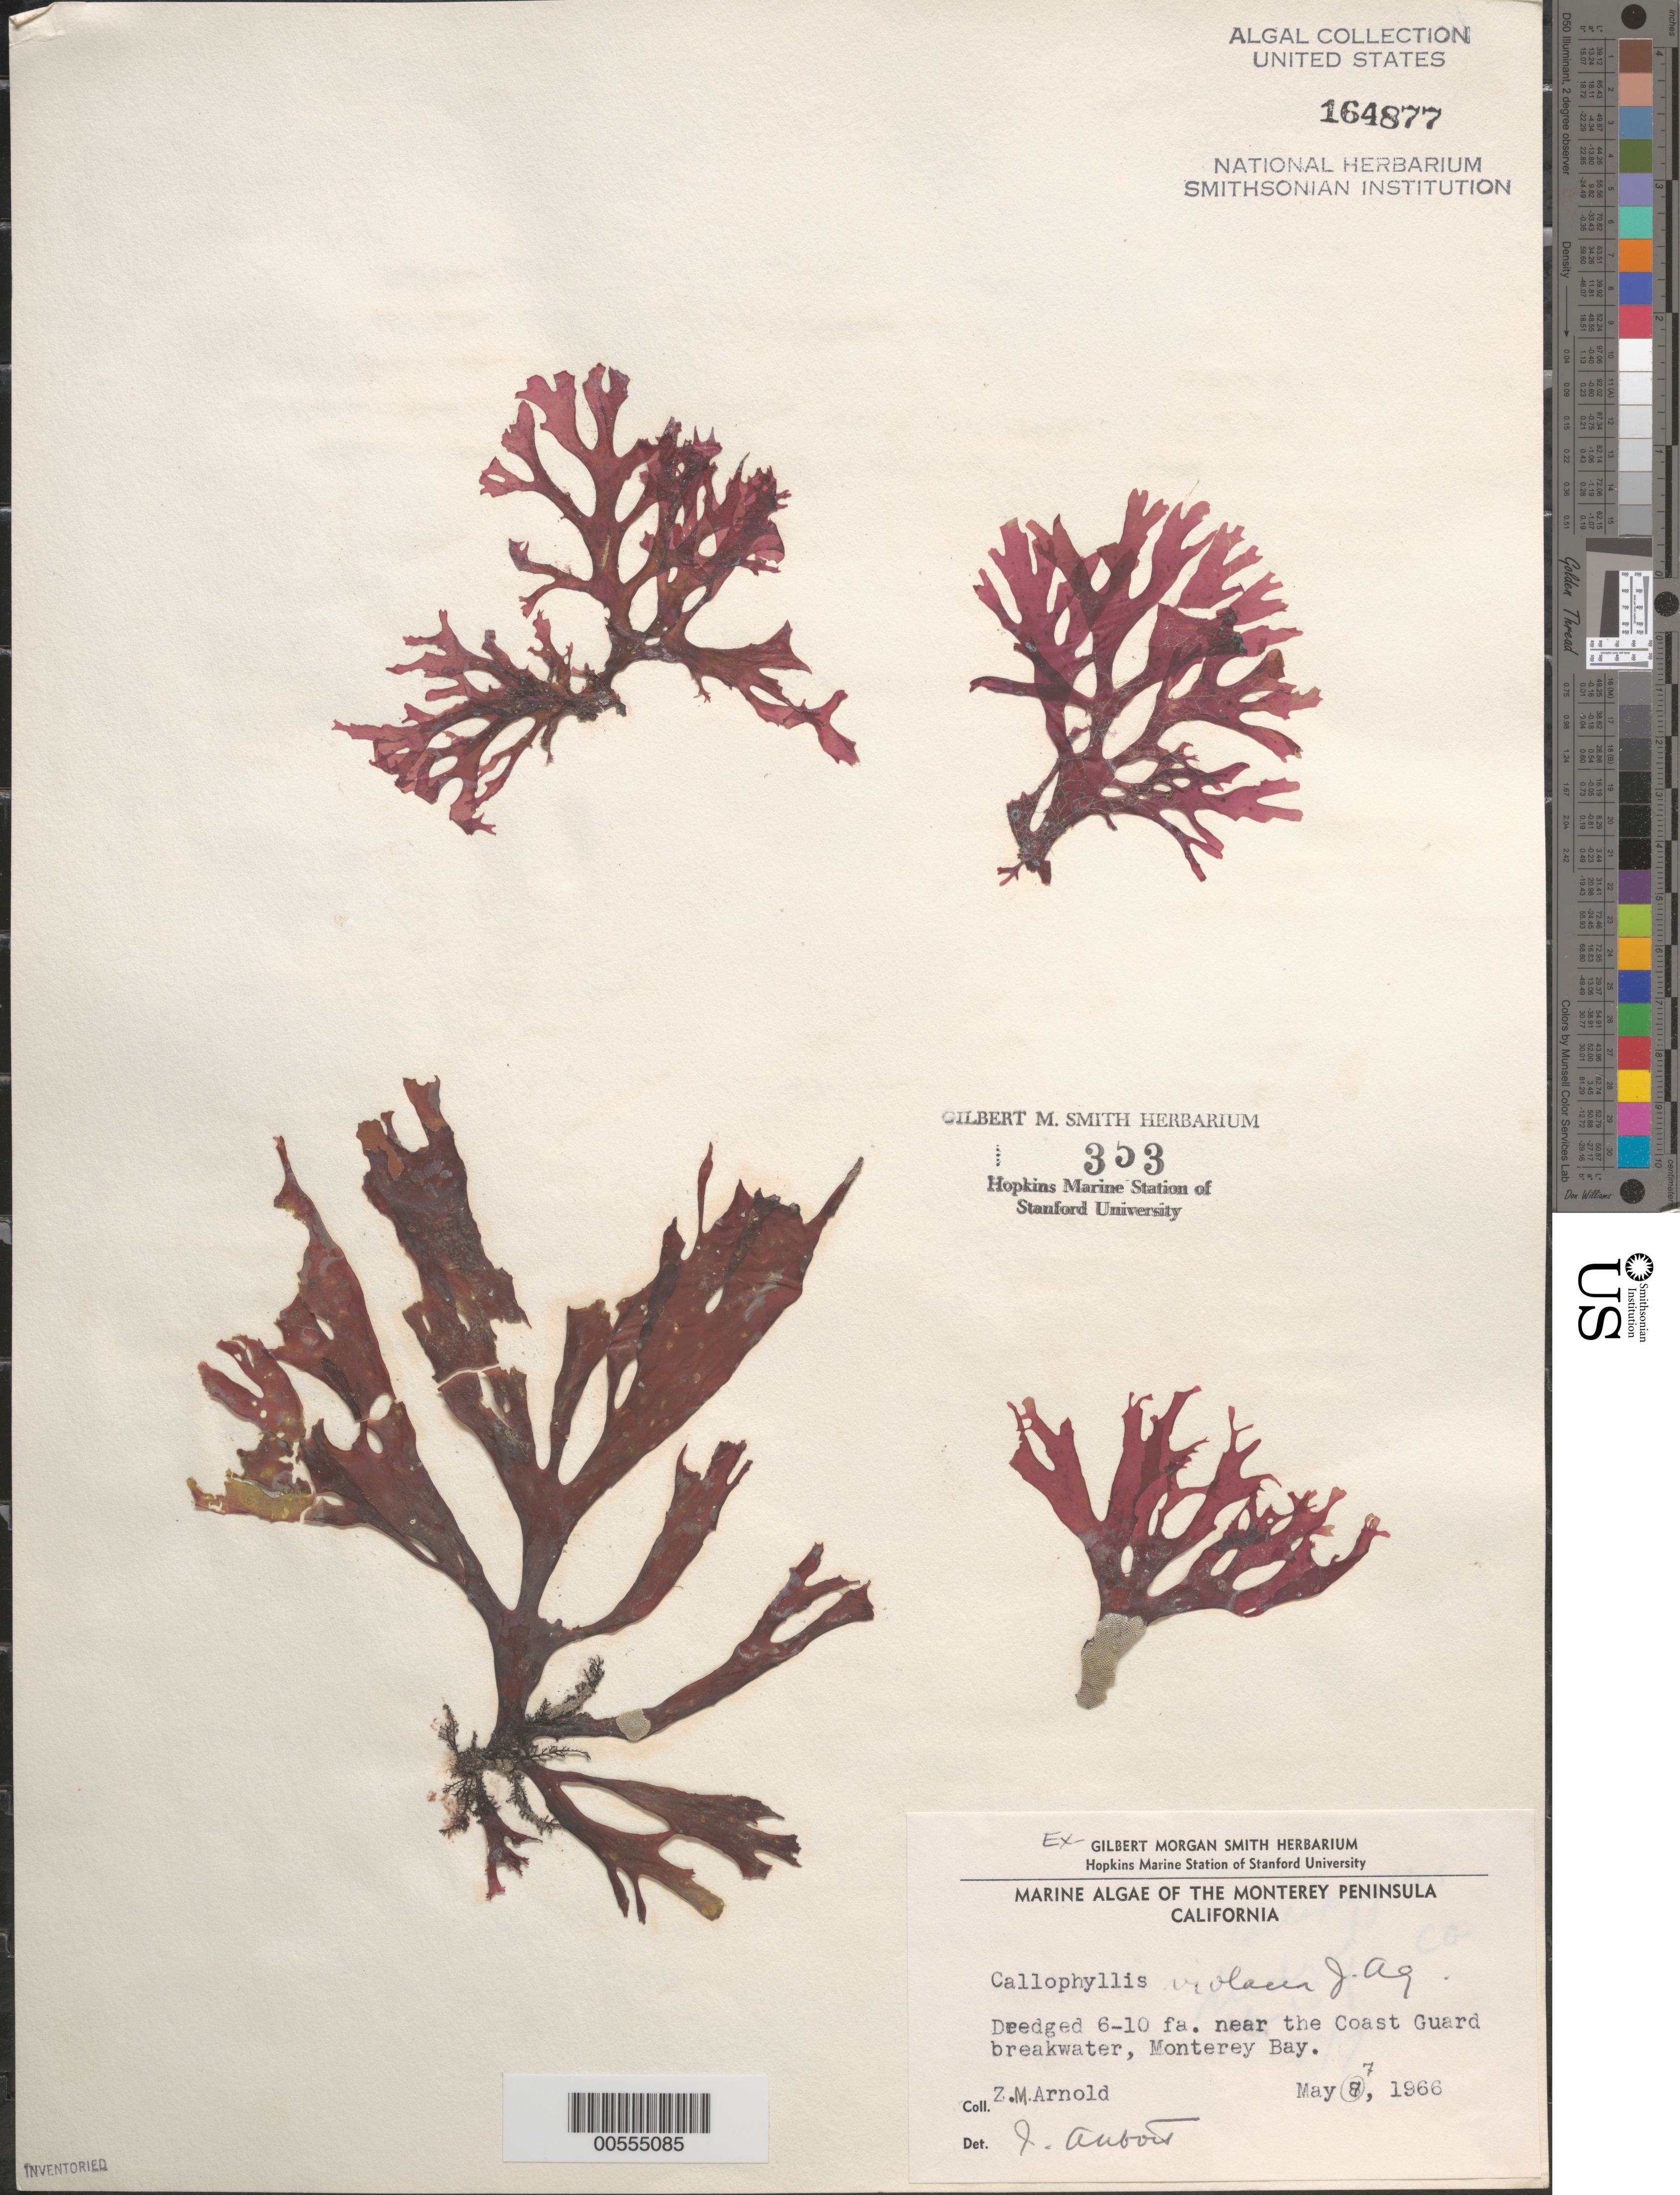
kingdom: Plantae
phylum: Rhodophyta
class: Florideophyceae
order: Gigartinales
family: Kallymeniaceae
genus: Callophyllis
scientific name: Callophyllis violacea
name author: J. Agardh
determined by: Abbott, Isabella A.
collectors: Z. M. Arnold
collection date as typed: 07 May 1966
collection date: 1966-05-07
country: United States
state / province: California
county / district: Monterey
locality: Monterey Bay, near Coast Guard breakwater, Monterey Peninsula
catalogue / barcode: US 164877